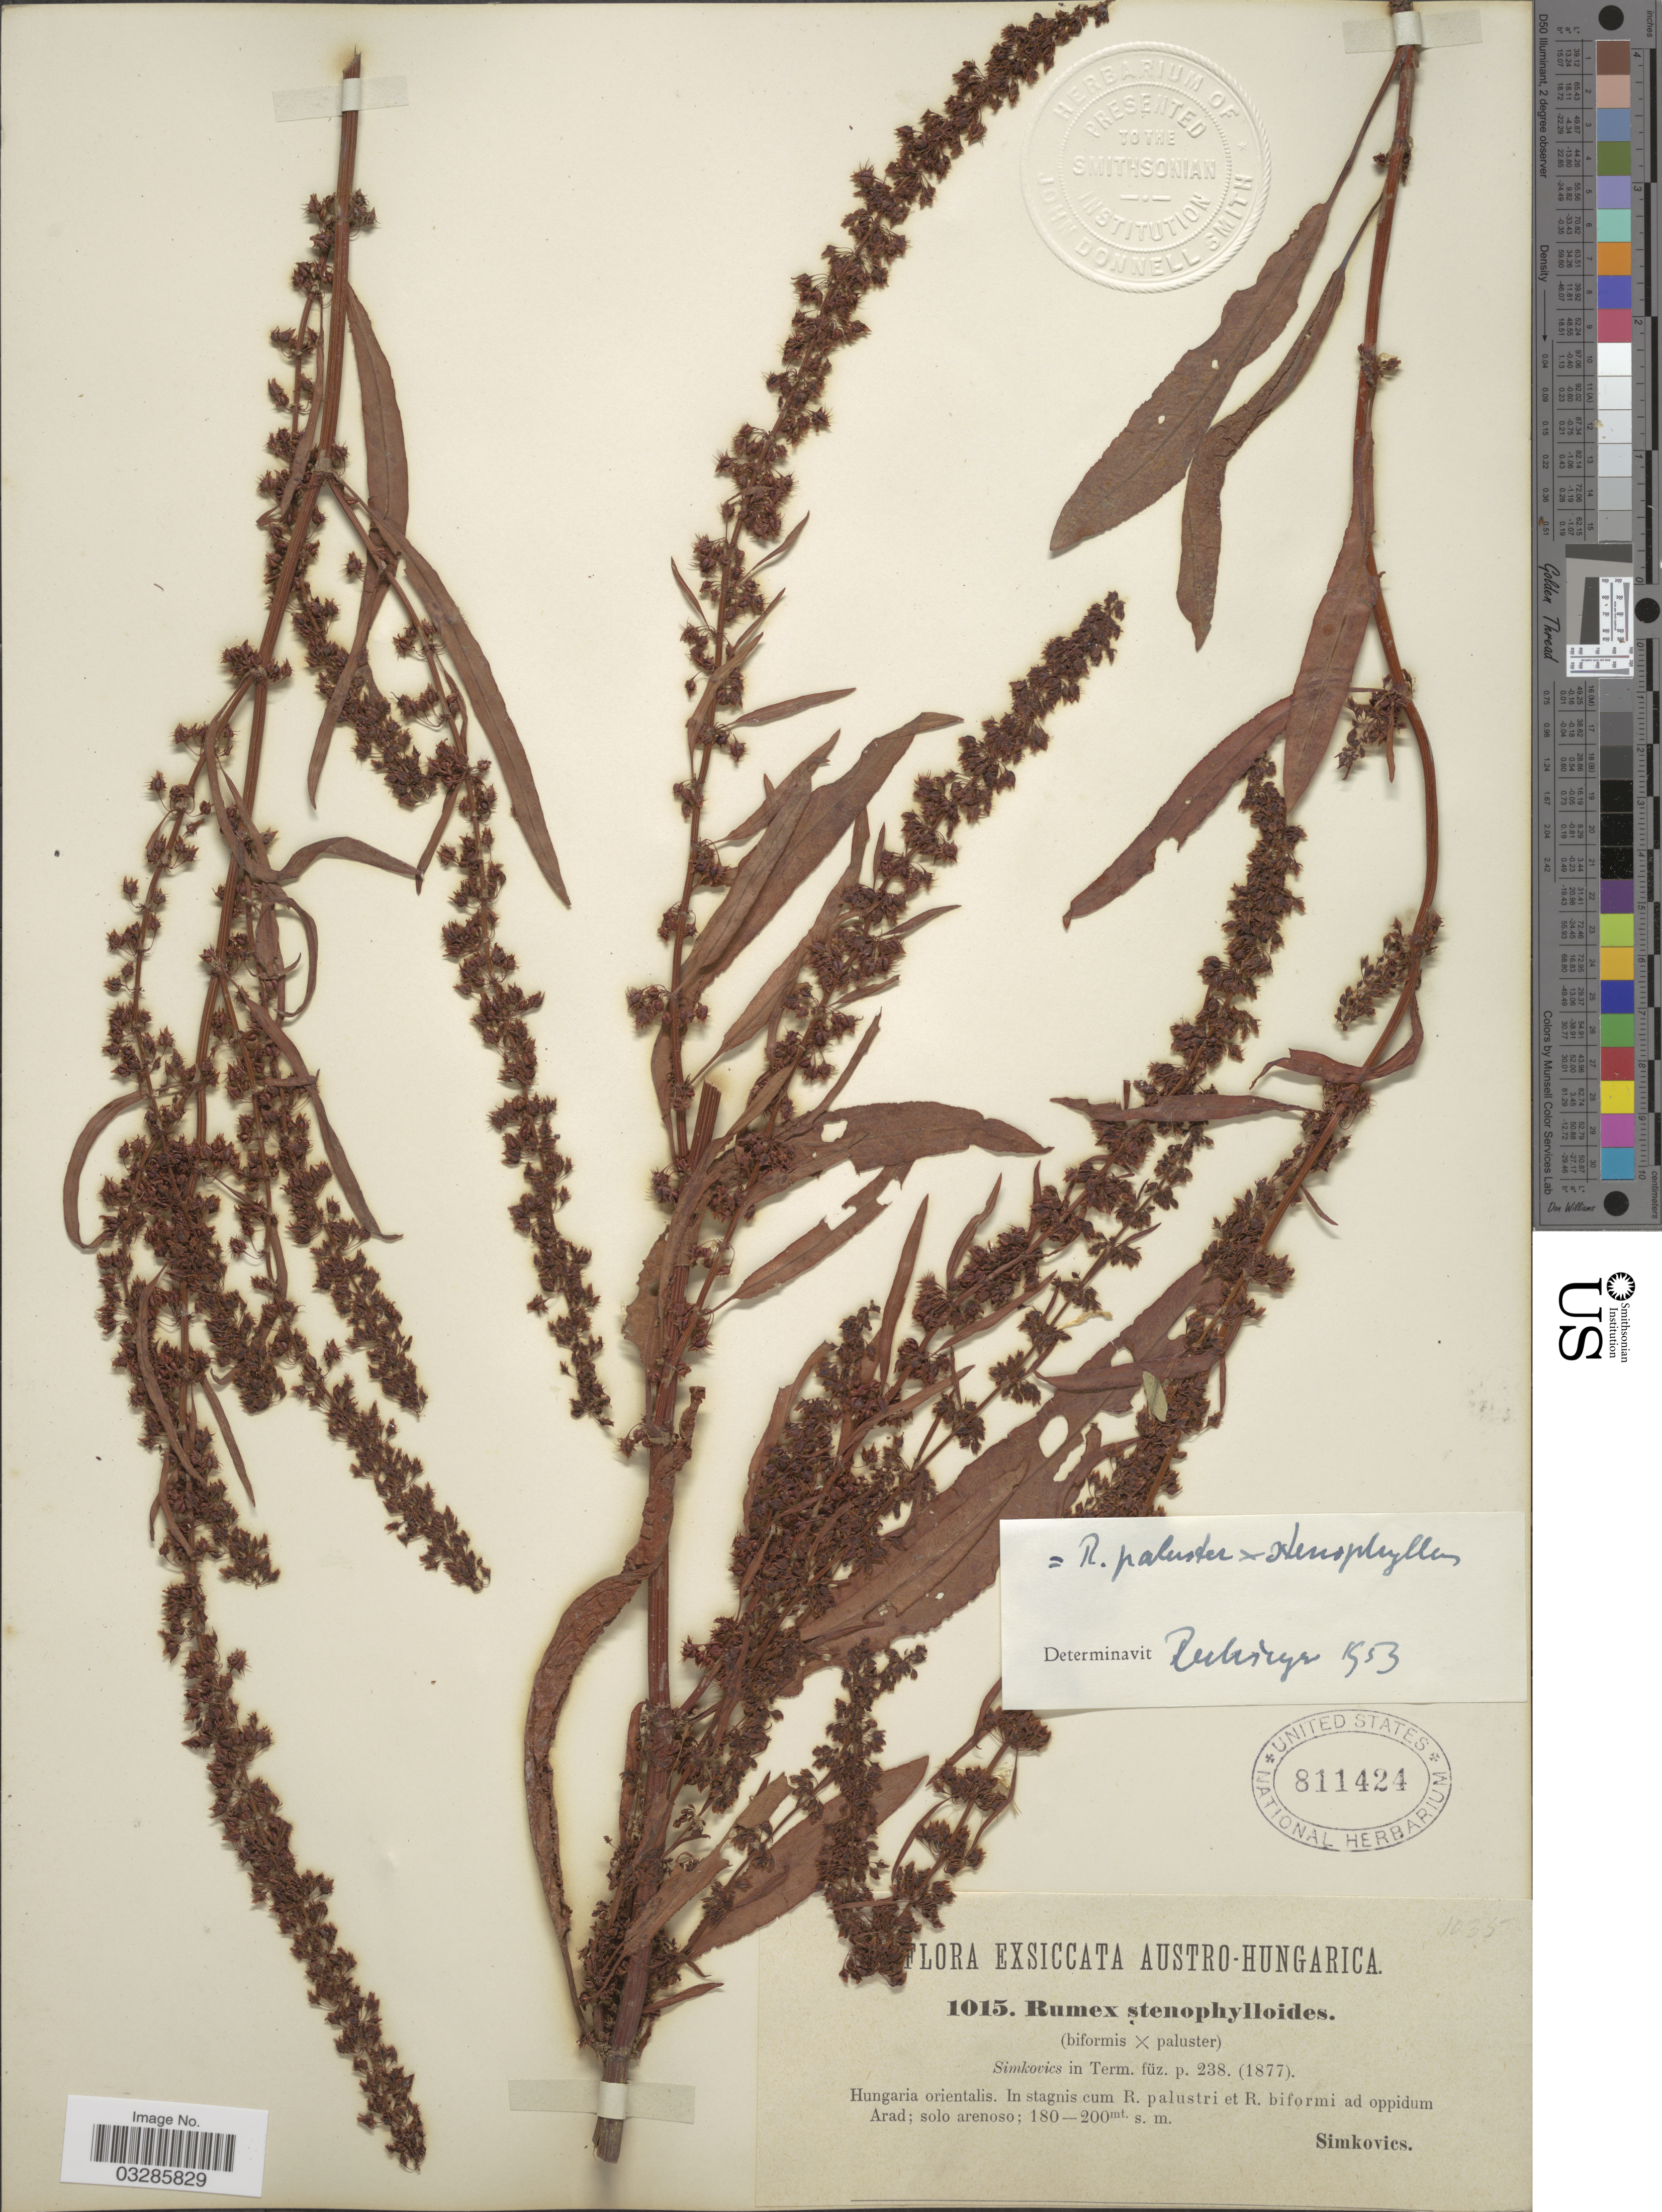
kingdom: Plantae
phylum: Tracheophyta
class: Magnoliopsida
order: Caryophyllales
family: Polygonaceae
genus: Rumex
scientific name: Rumex x stenophylloides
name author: Simonk.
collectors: -. Simkovics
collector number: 1015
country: Hungary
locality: Austro-Hungarica, Hungaria orientalis. In stagnis cum R. palustri et R. biformi ad oppidum Arad.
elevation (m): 180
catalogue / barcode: US 811424